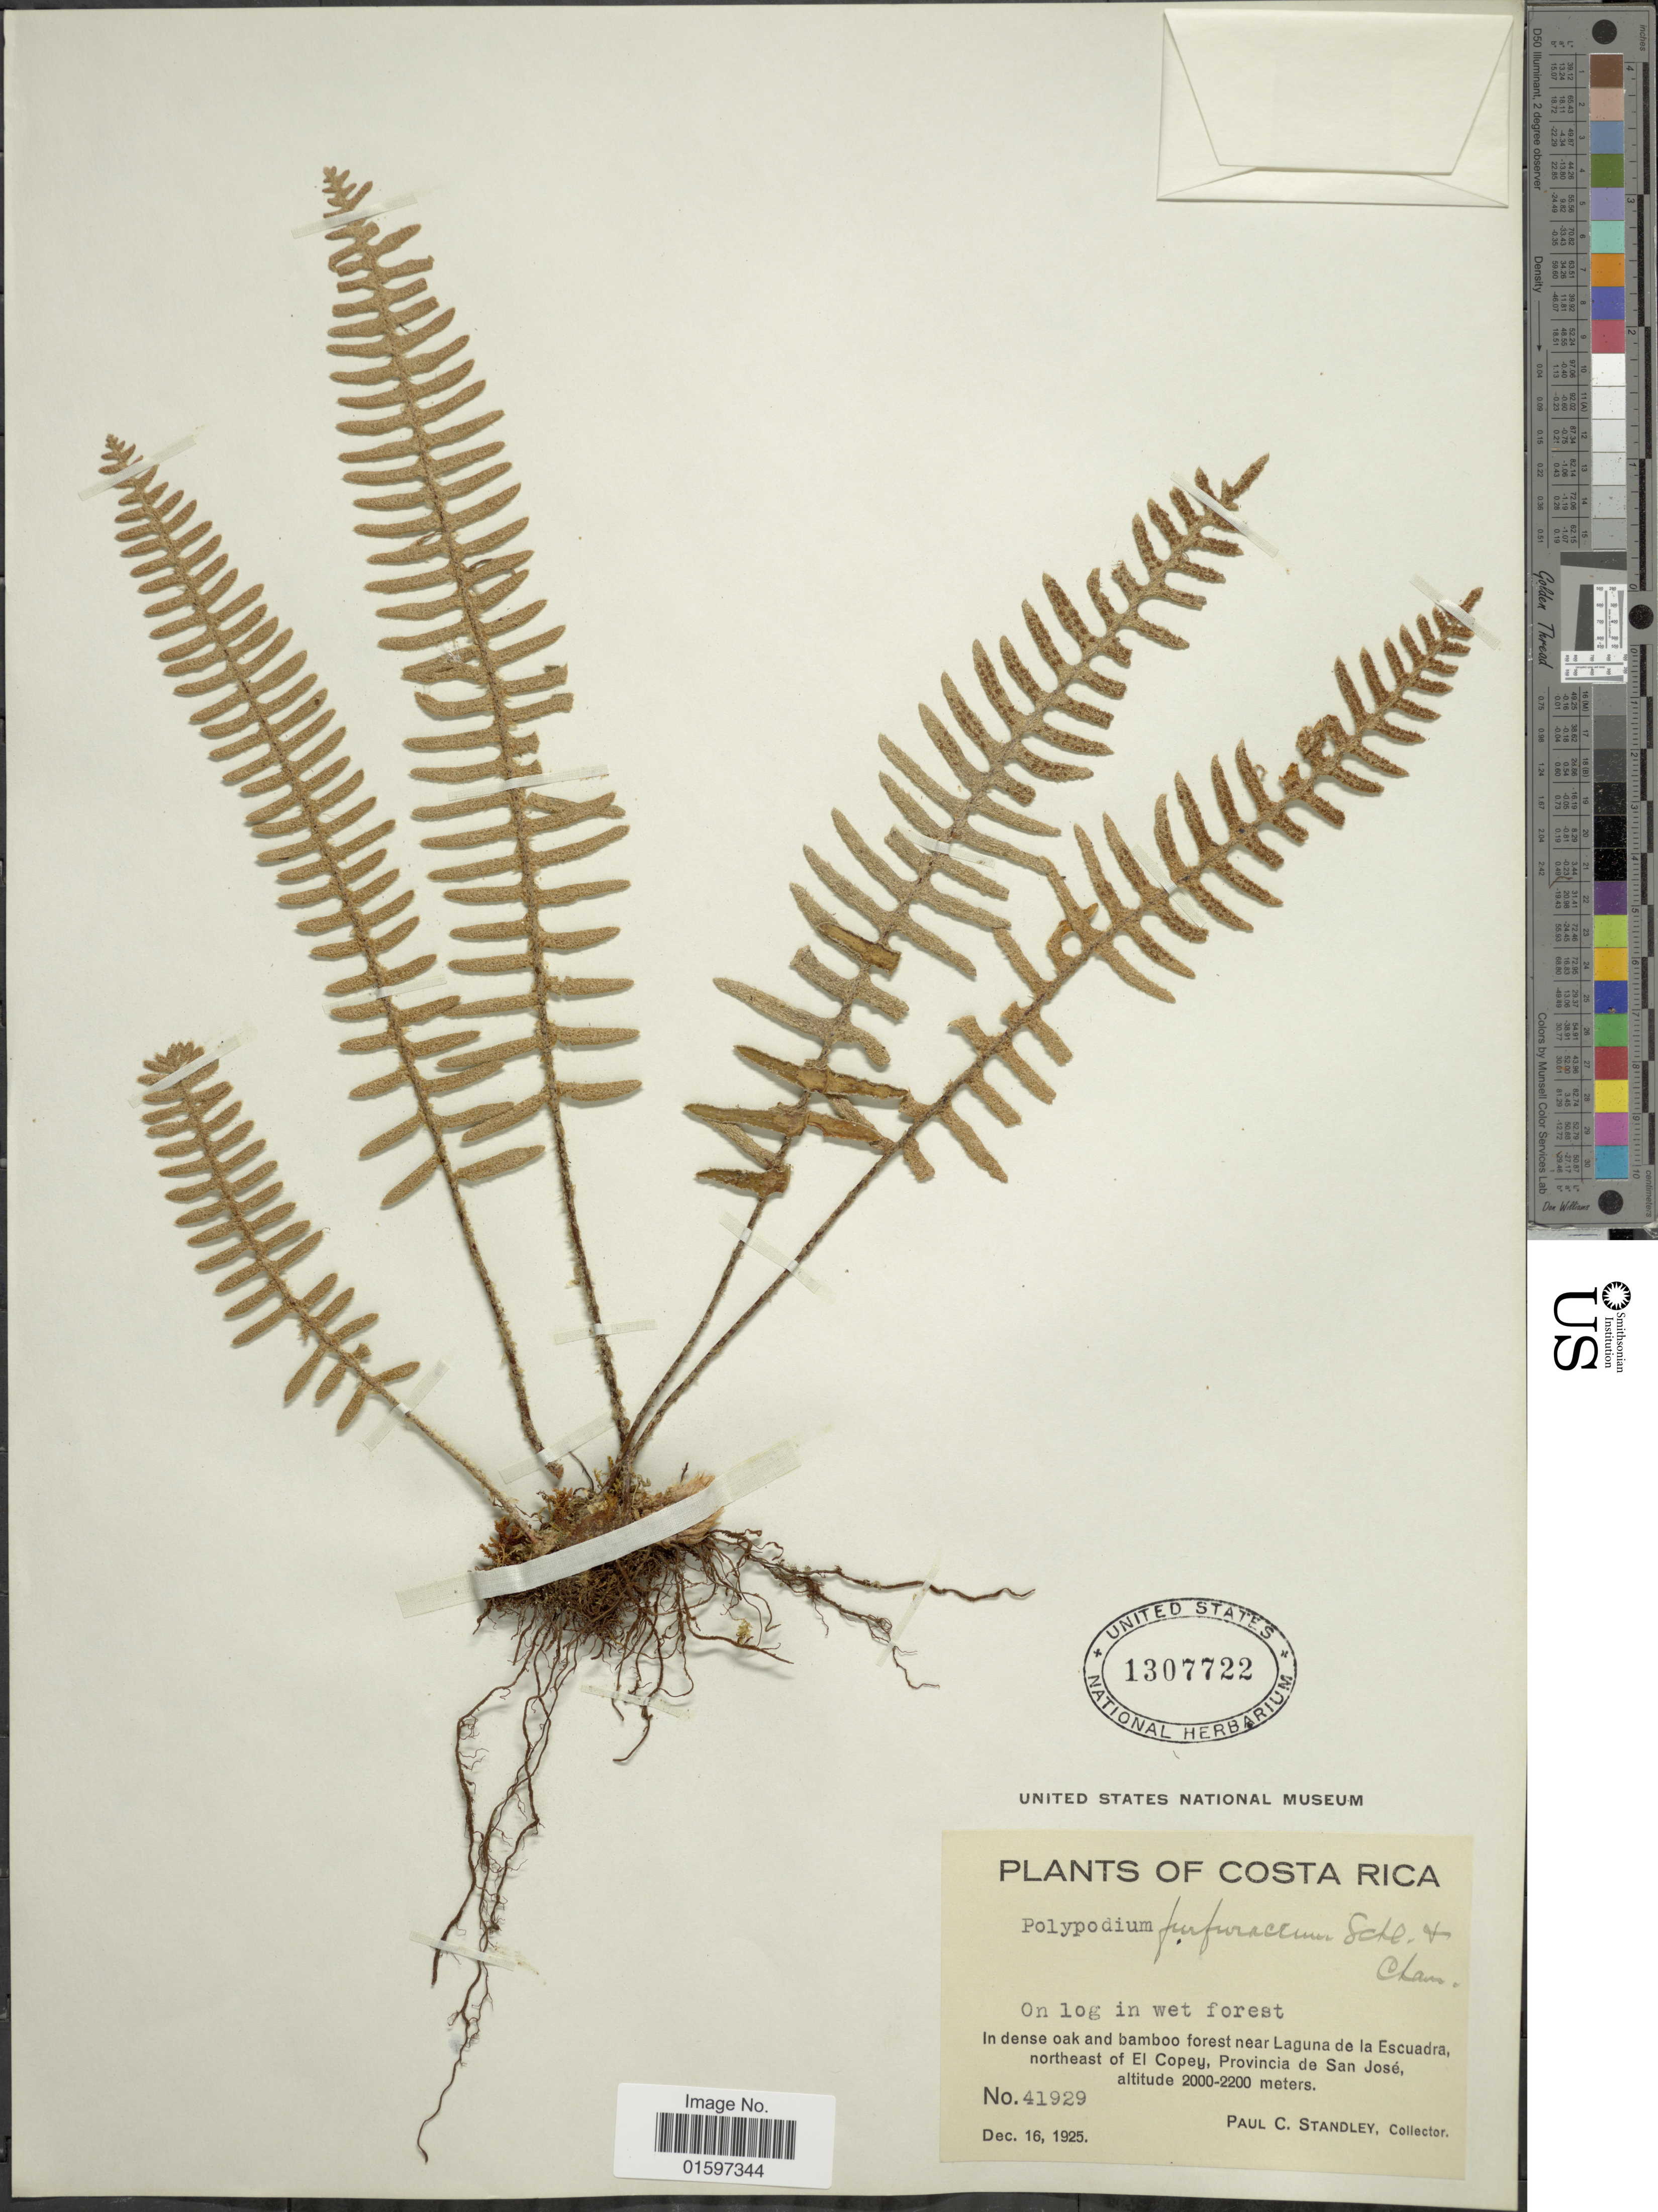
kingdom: Plantae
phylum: Tracheophyta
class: Polypodiopsida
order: Polypodiales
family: Polypodiaceae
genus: Pleopeltis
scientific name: Pleopeltis furfuracea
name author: (Schltdl. & Cham.) A.R. Sm. & Tejero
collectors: P. C. Standley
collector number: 41929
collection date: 1925-12-16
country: Costa Rica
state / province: San José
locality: Costa Rica, in dense oak and bamboo forest near Laguna de la Escuadra, northeast of El Copey, Provincia de San José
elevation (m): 2000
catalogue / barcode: US 1307722